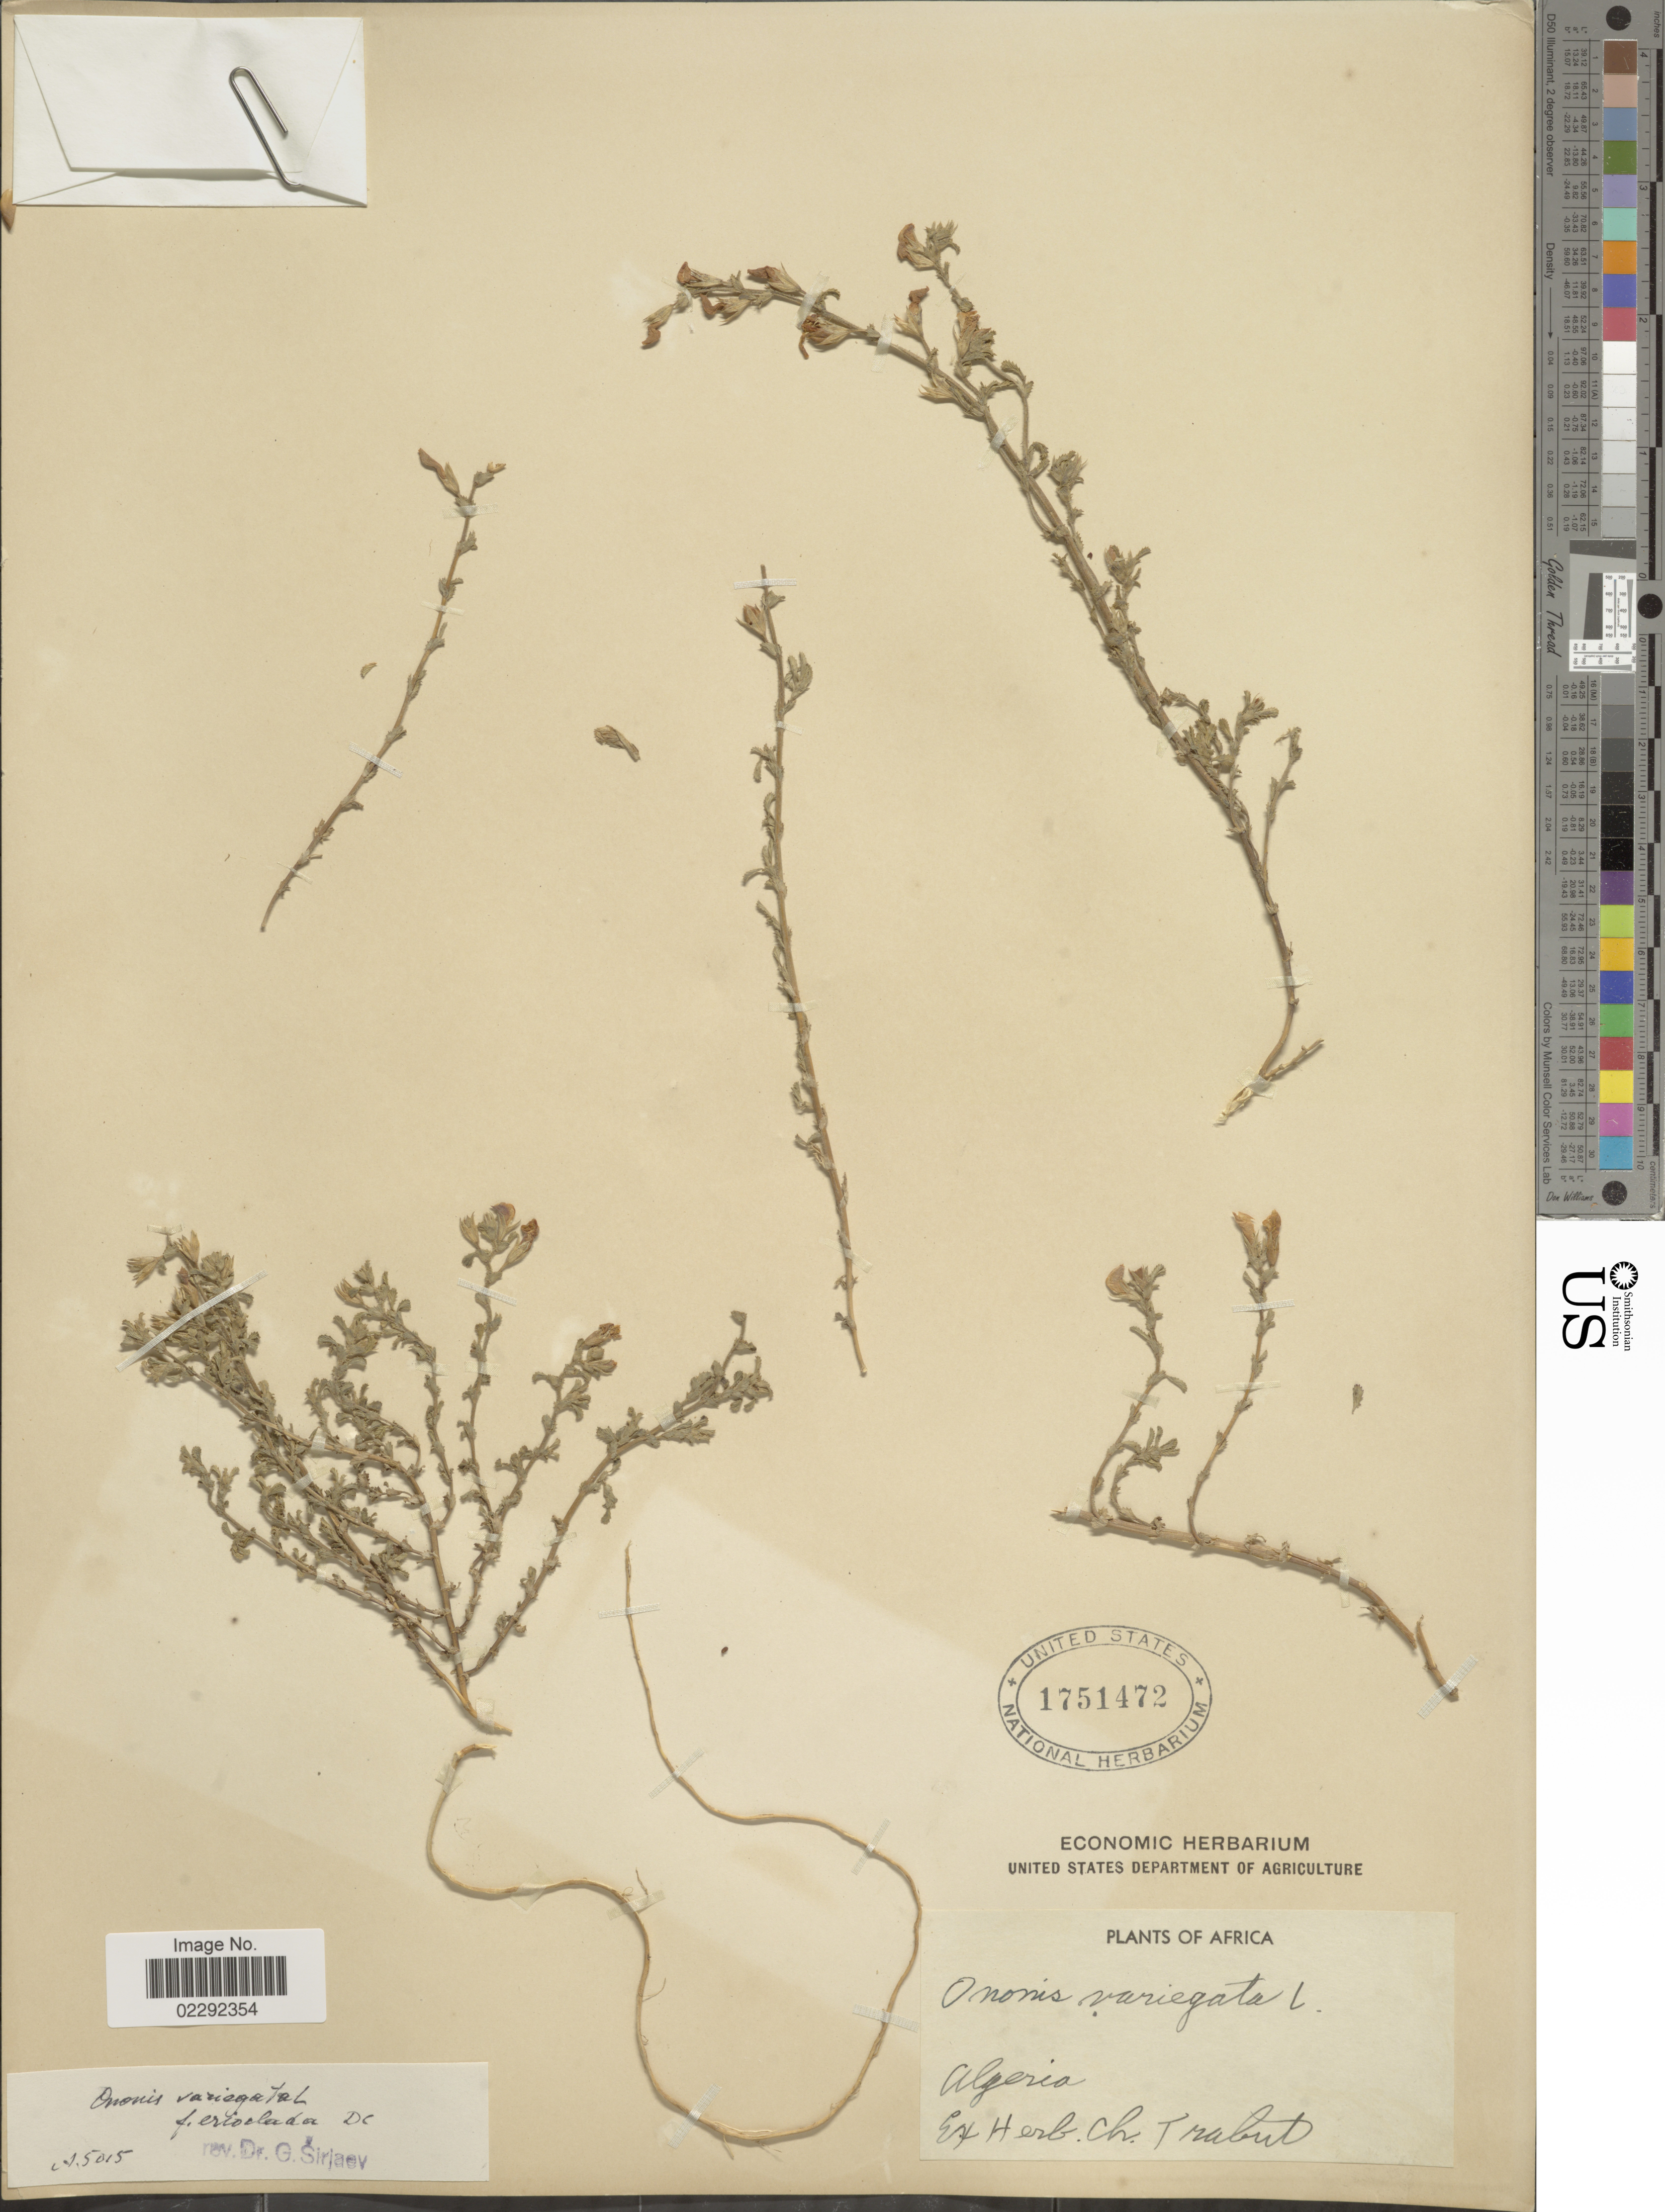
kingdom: Plantae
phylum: Tracheophyta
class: Magnoliopsida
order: Fabales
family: Fabaceae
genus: Ononis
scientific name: Ononis variegata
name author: L.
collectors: Ex herb. Ch. Trabut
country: Algeria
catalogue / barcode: US 1751472